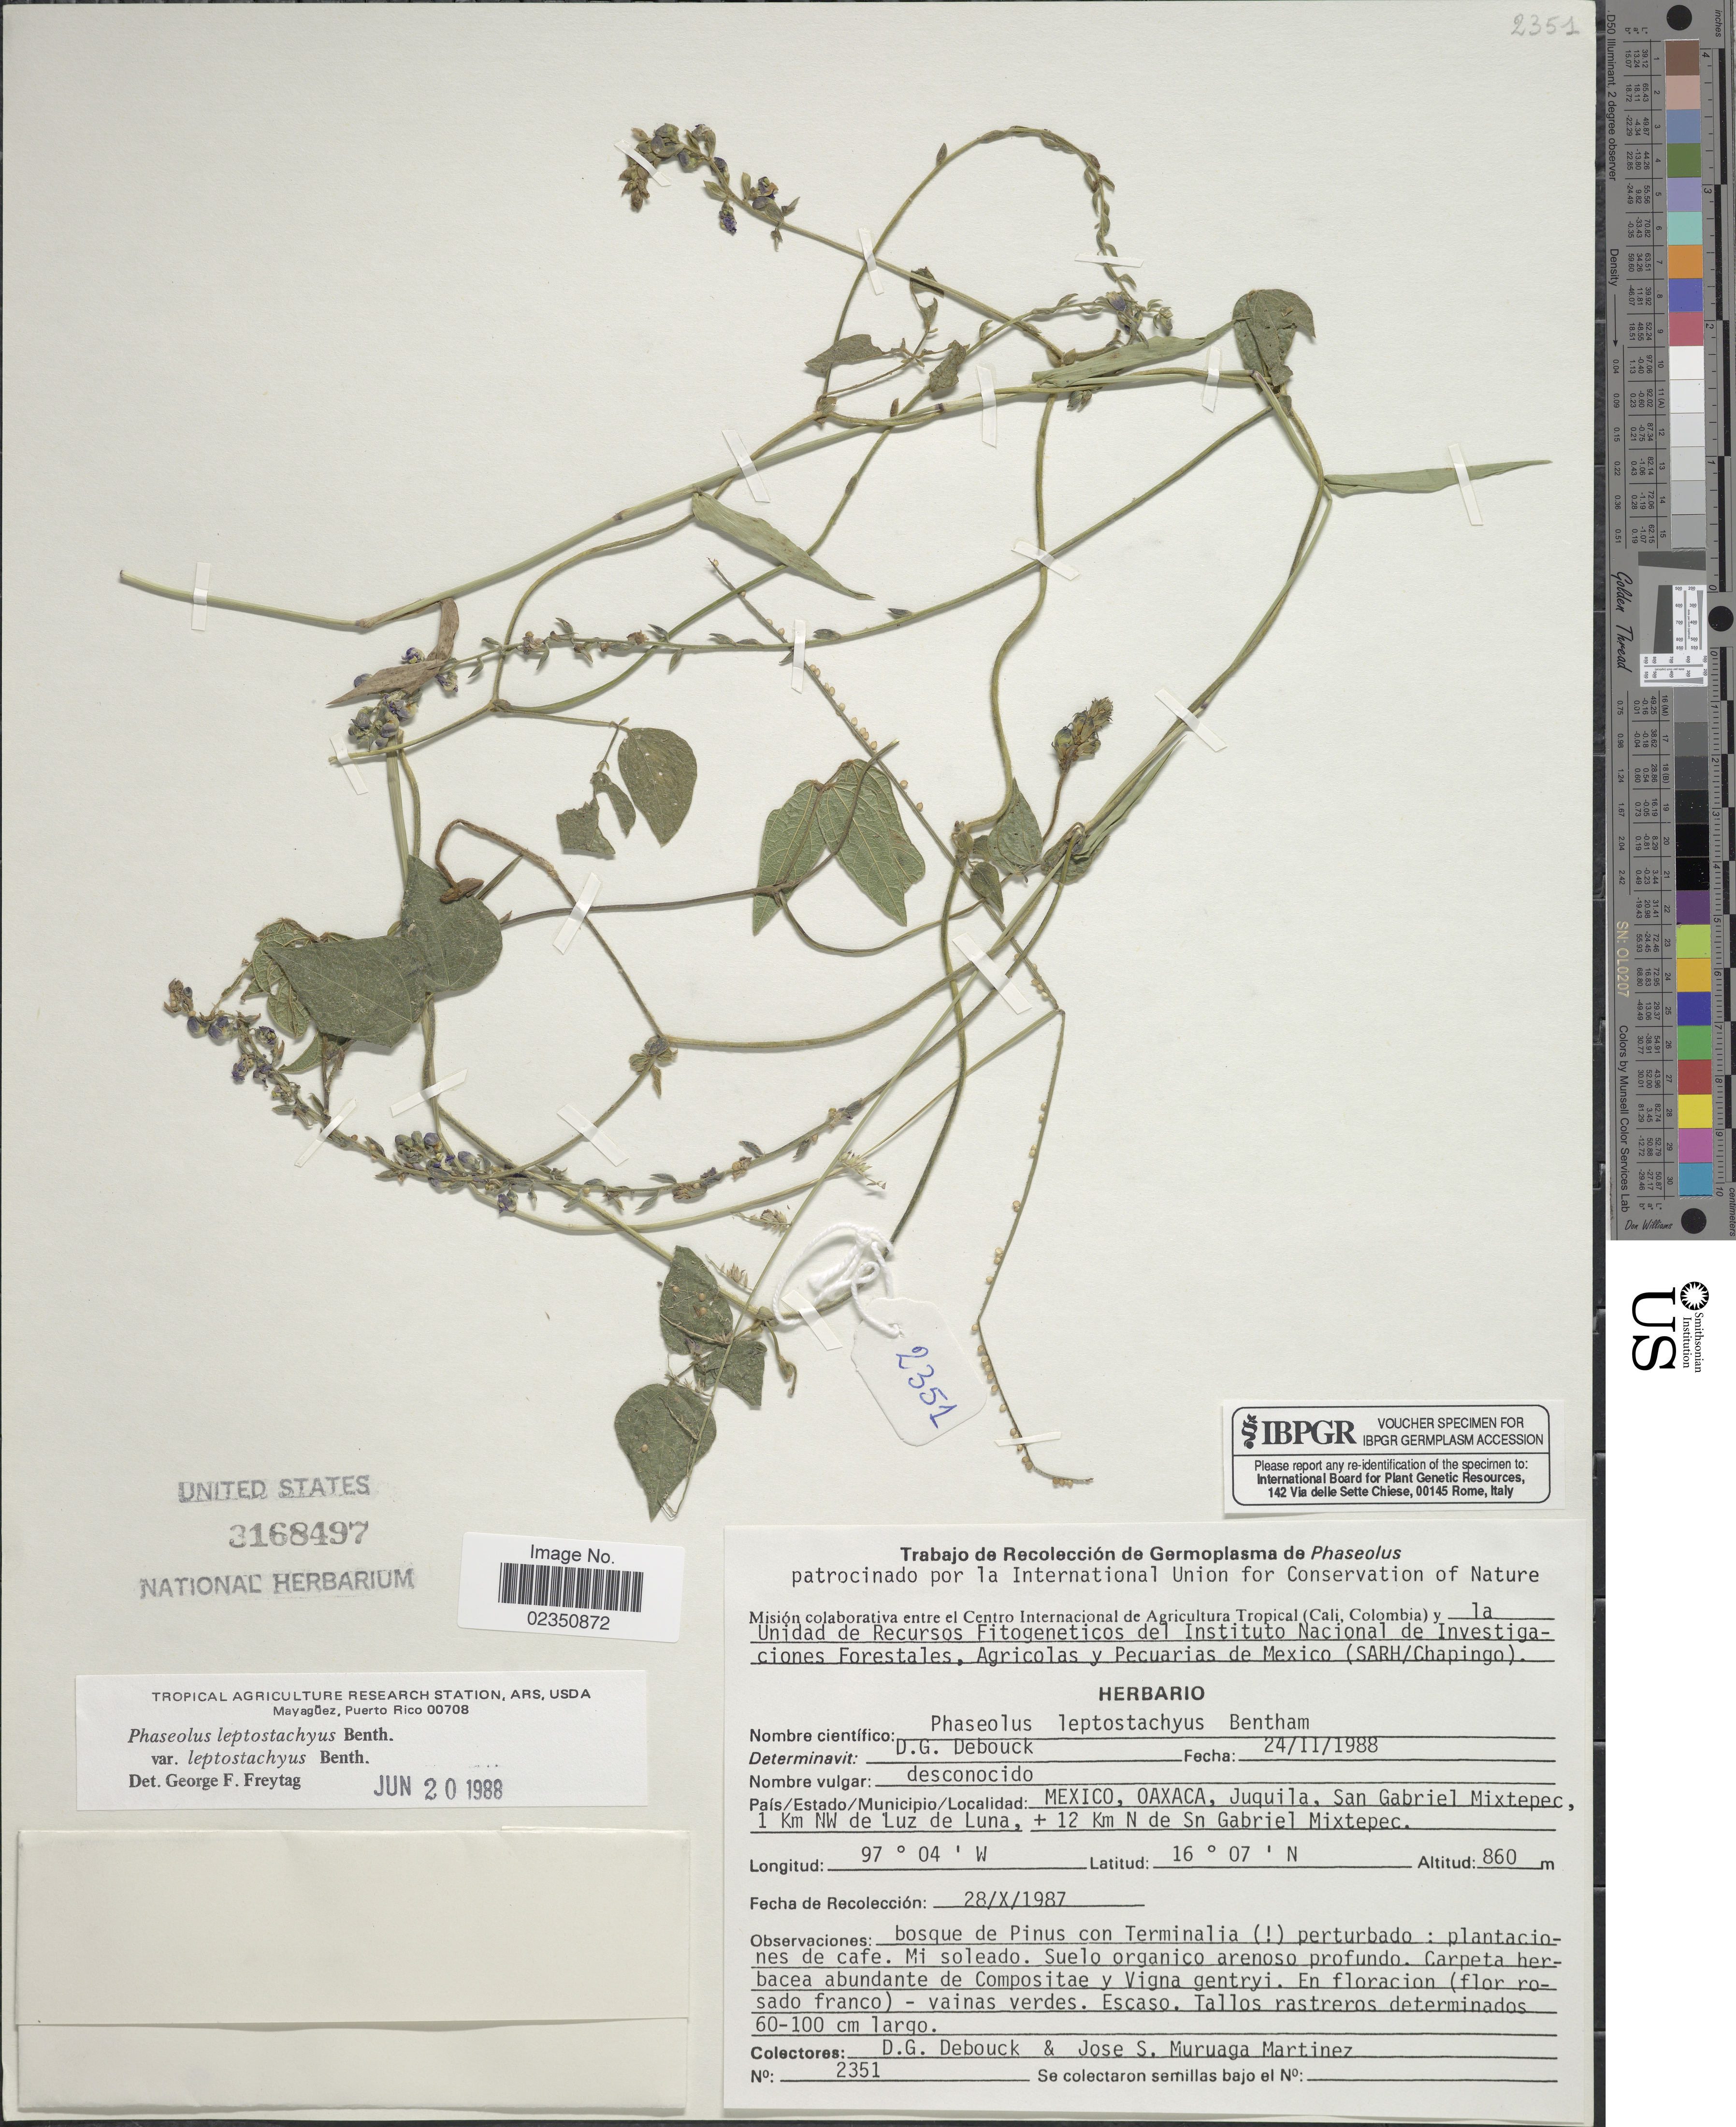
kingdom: Plantae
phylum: Tracheophyta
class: Magnoliopsida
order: Fabales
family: Fabaceae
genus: Phaseolus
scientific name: Phaseolus leptostachyus var. leptostachyus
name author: Benth.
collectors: D. Debouck & J. Muruaga Martinez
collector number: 2351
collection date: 1987-10-28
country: Mexico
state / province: Oaxaca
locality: Juquila, San Gabriel Mixtepec, 1 km NW de Liz de Luna, +/- 12 km N de Sn Gabriel Mixtepec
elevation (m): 860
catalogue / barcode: US 3168497